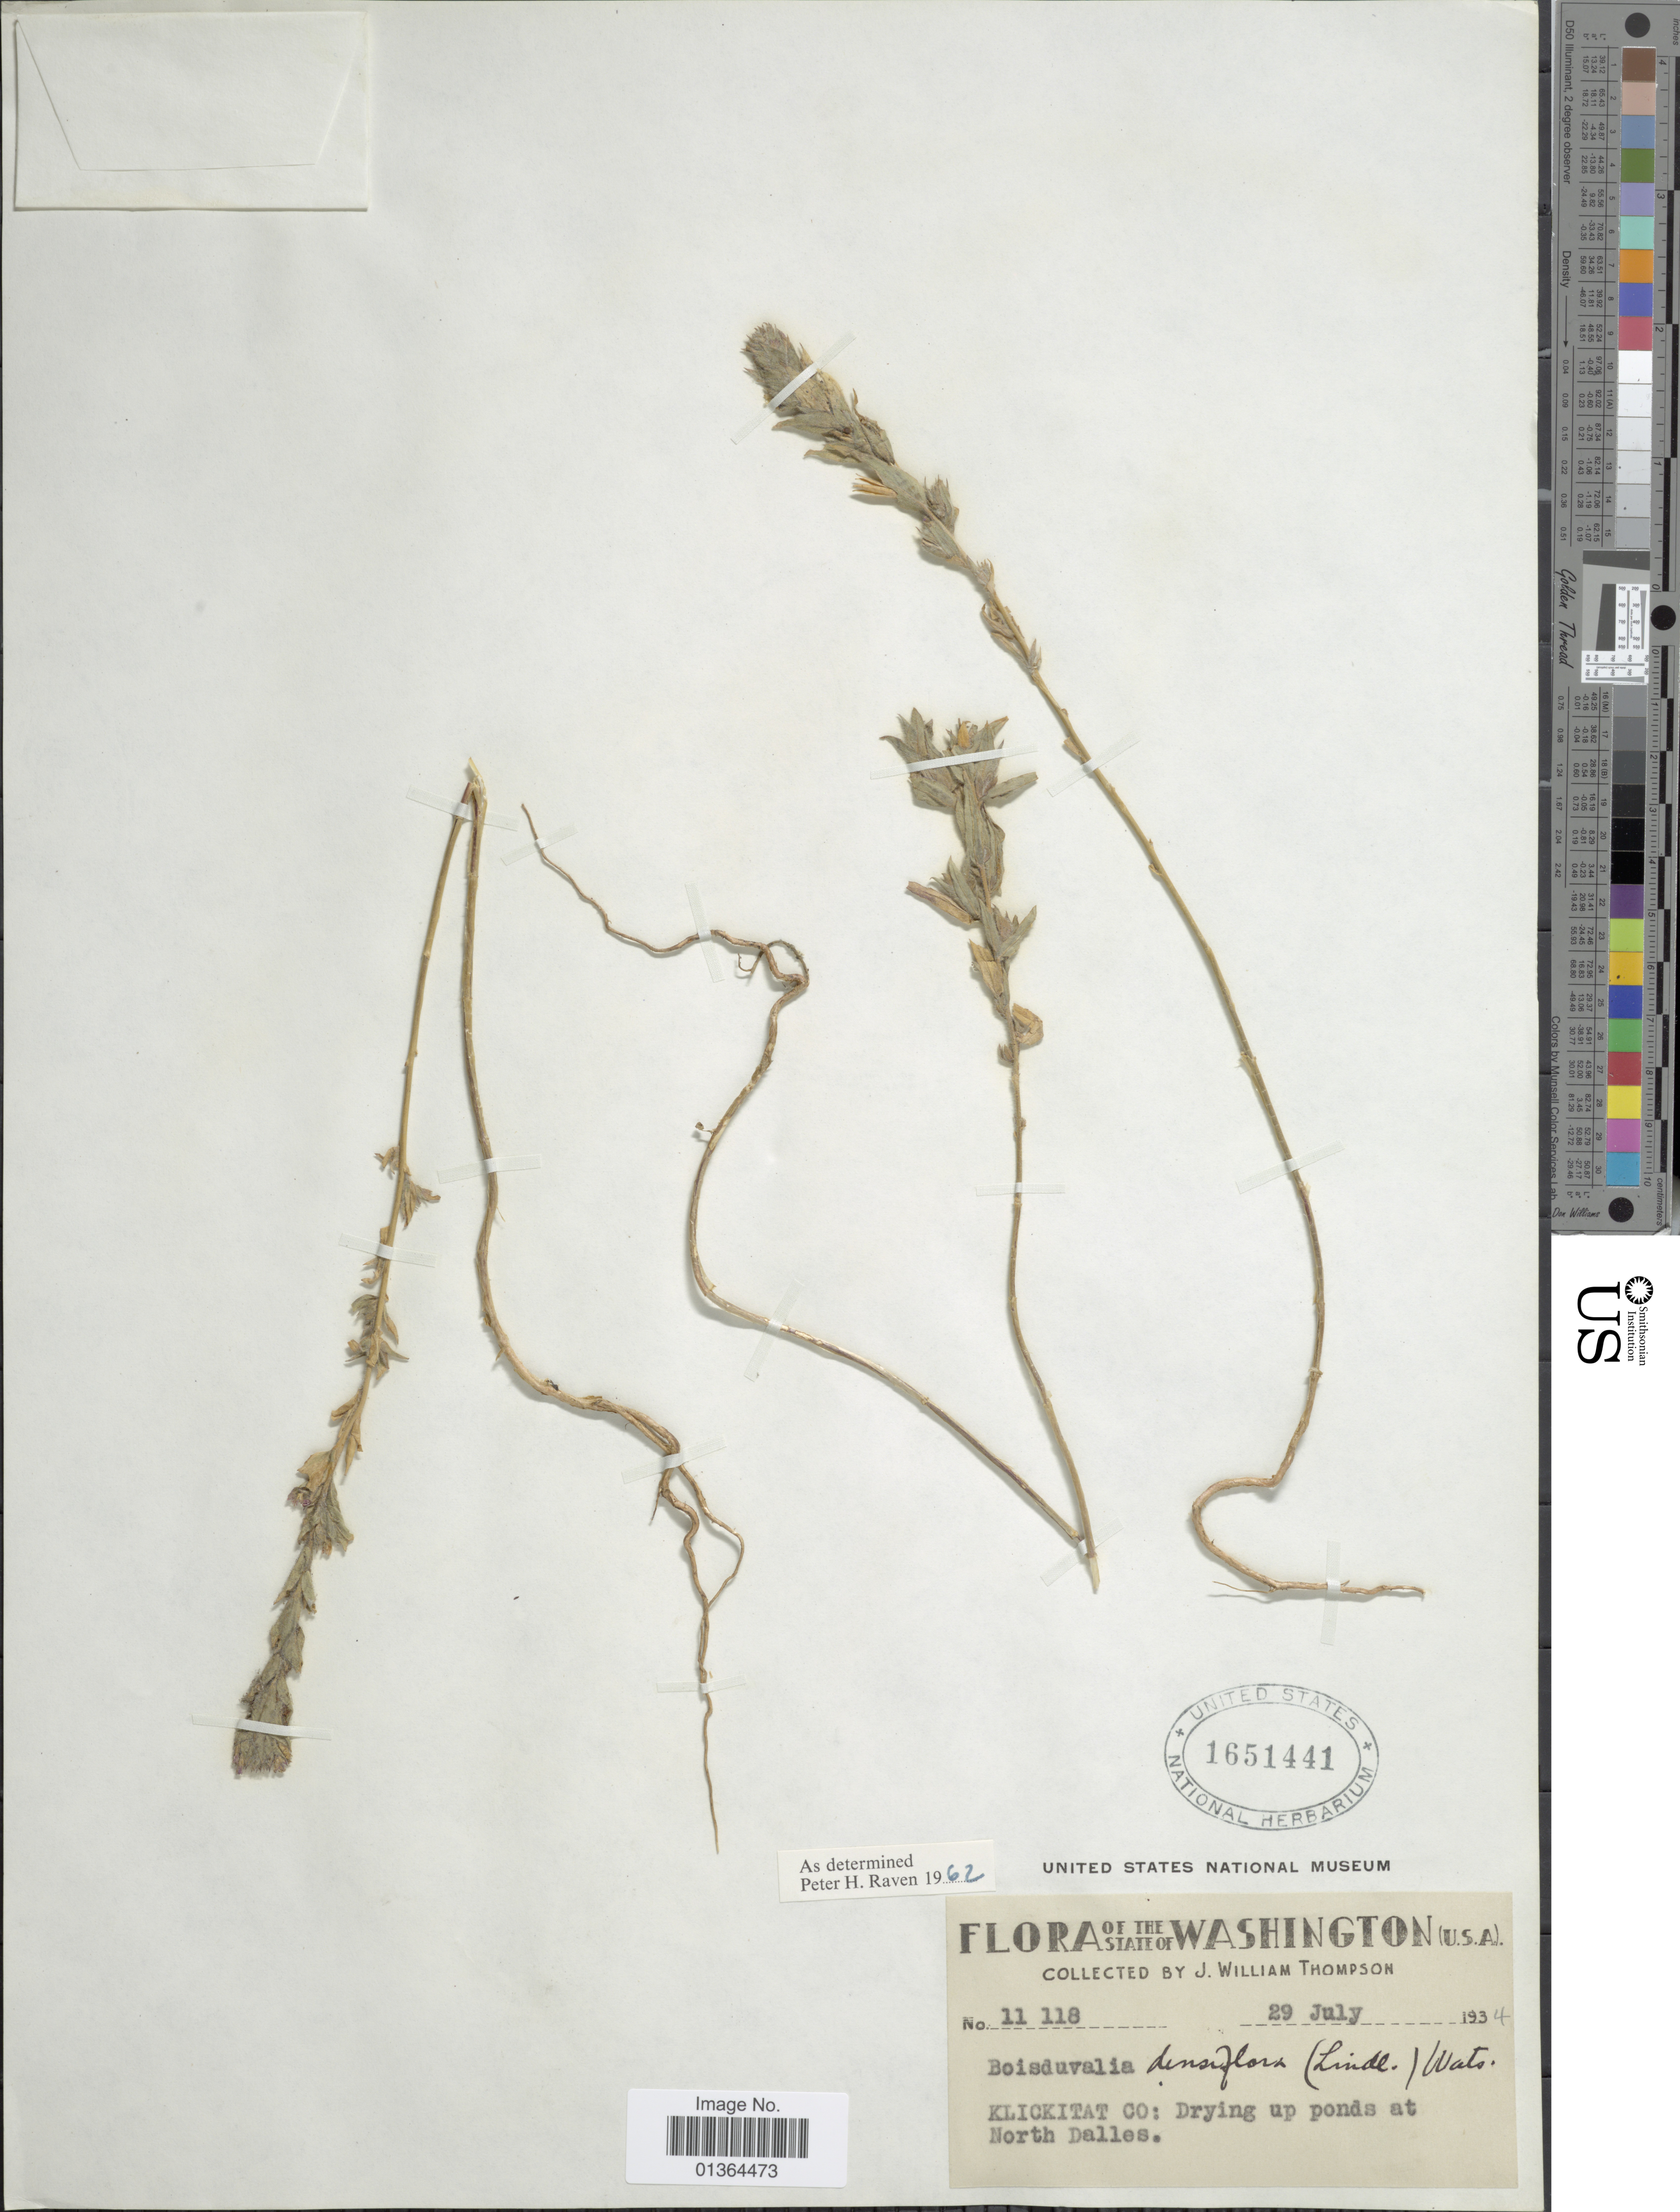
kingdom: Plantae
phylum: Tracheophyta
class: Magnoliopsida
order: Myrtales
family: Onagraceae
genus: Epilobium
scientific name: Epilobium densiflorum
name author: (Lindl.) Hoch & P.H. Raven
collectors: J. W. Thompson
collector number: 11118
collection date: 1934-07-29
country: United States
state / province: Washington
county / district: Klickitat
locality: Klickitat Co: drying up ponds at North Dallas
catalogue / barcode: US 1651441